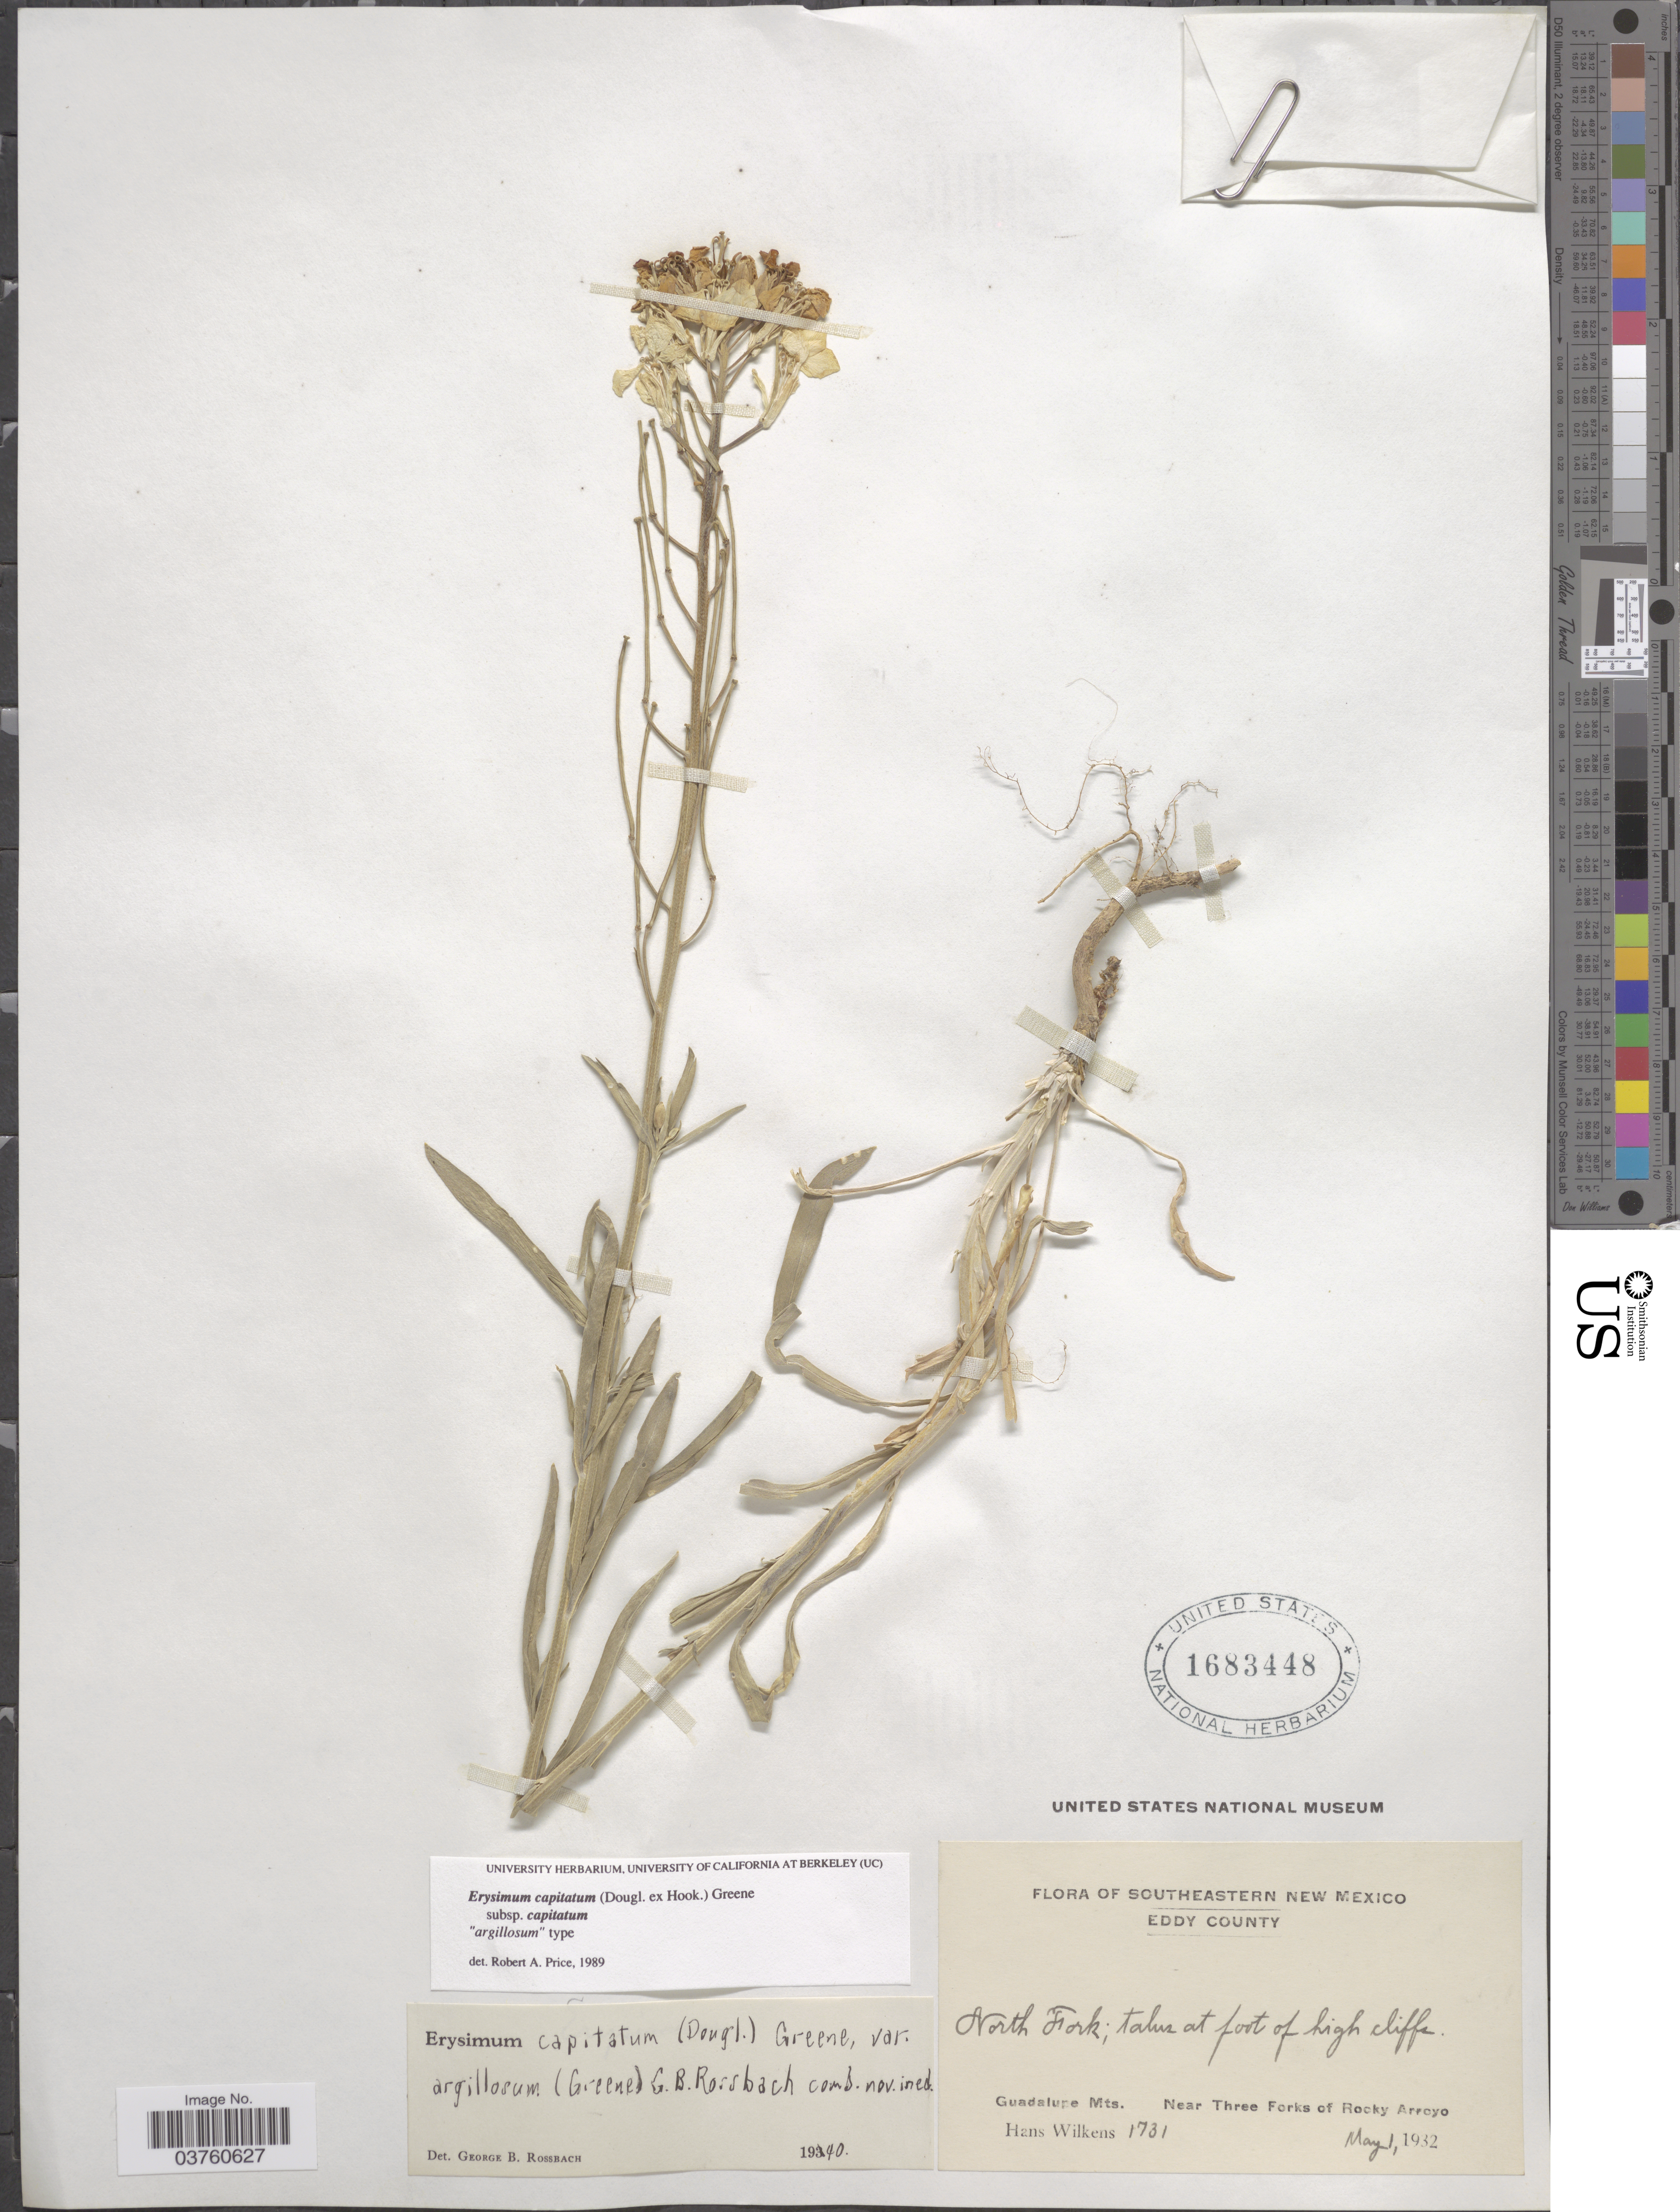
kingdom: Plantae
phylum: Tracheophyta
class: Magnoliopsida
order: Brassicales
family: Brassicaceae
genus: Erysimum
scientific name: Erysimum capitatum subsp. capitatum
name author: (Douglas ex Hook.) Greene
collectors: H. Wilkens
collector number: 1731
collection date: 1932-05-01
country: United States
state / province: New Mexico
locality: Southeastern New Mexico. Eddy County. North Fork; talus at foot of high cliffs. Guadalupe Mts. Near Three Forks of Rocky Arroyo.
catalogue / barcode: US 1683448